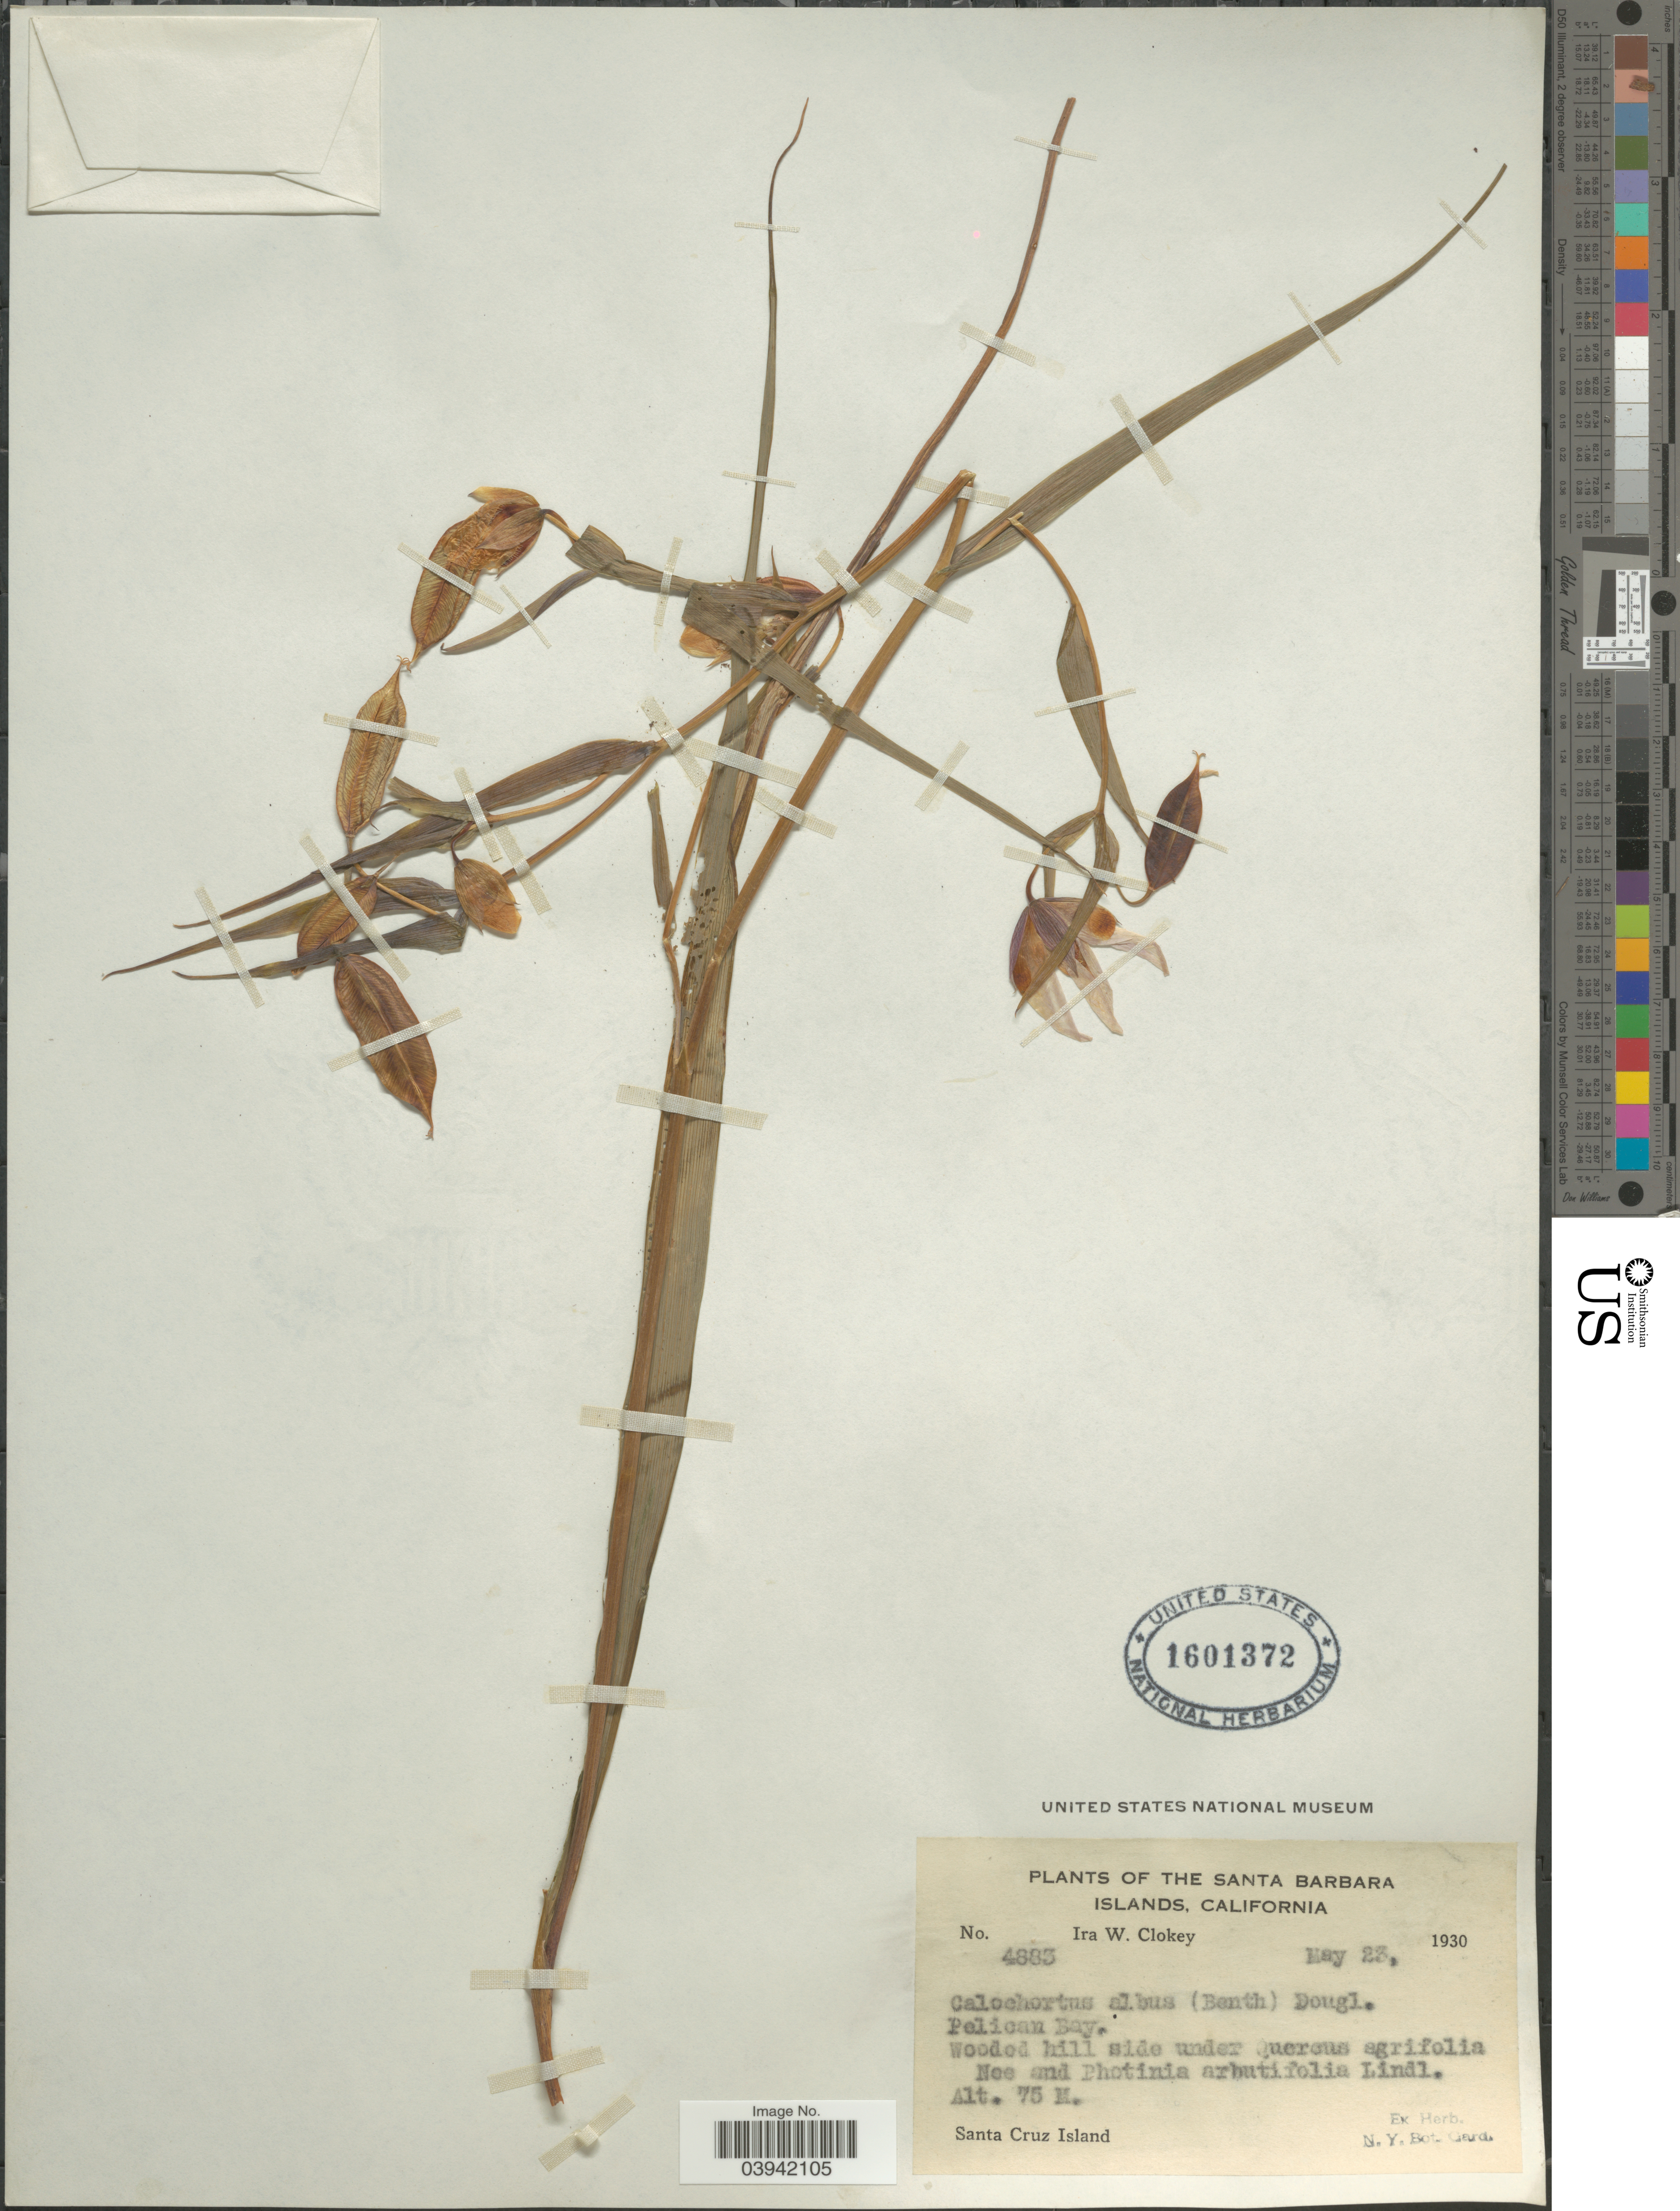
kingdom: Plantae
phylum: Tracheophyta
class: Liliopsida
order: Liliales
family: Liliaceae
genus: Calochortus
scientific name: Calochortus albus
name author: (Benth.) Douglas ex Benth.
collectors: I. W. Clokey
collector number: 4883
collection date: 1930-05-23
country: United States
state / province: California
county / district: Santa Barbara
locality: The Santa Barbara Islands. Pelican Bay. Santa Cruz Island.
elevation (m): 75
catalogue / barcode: US 1601372